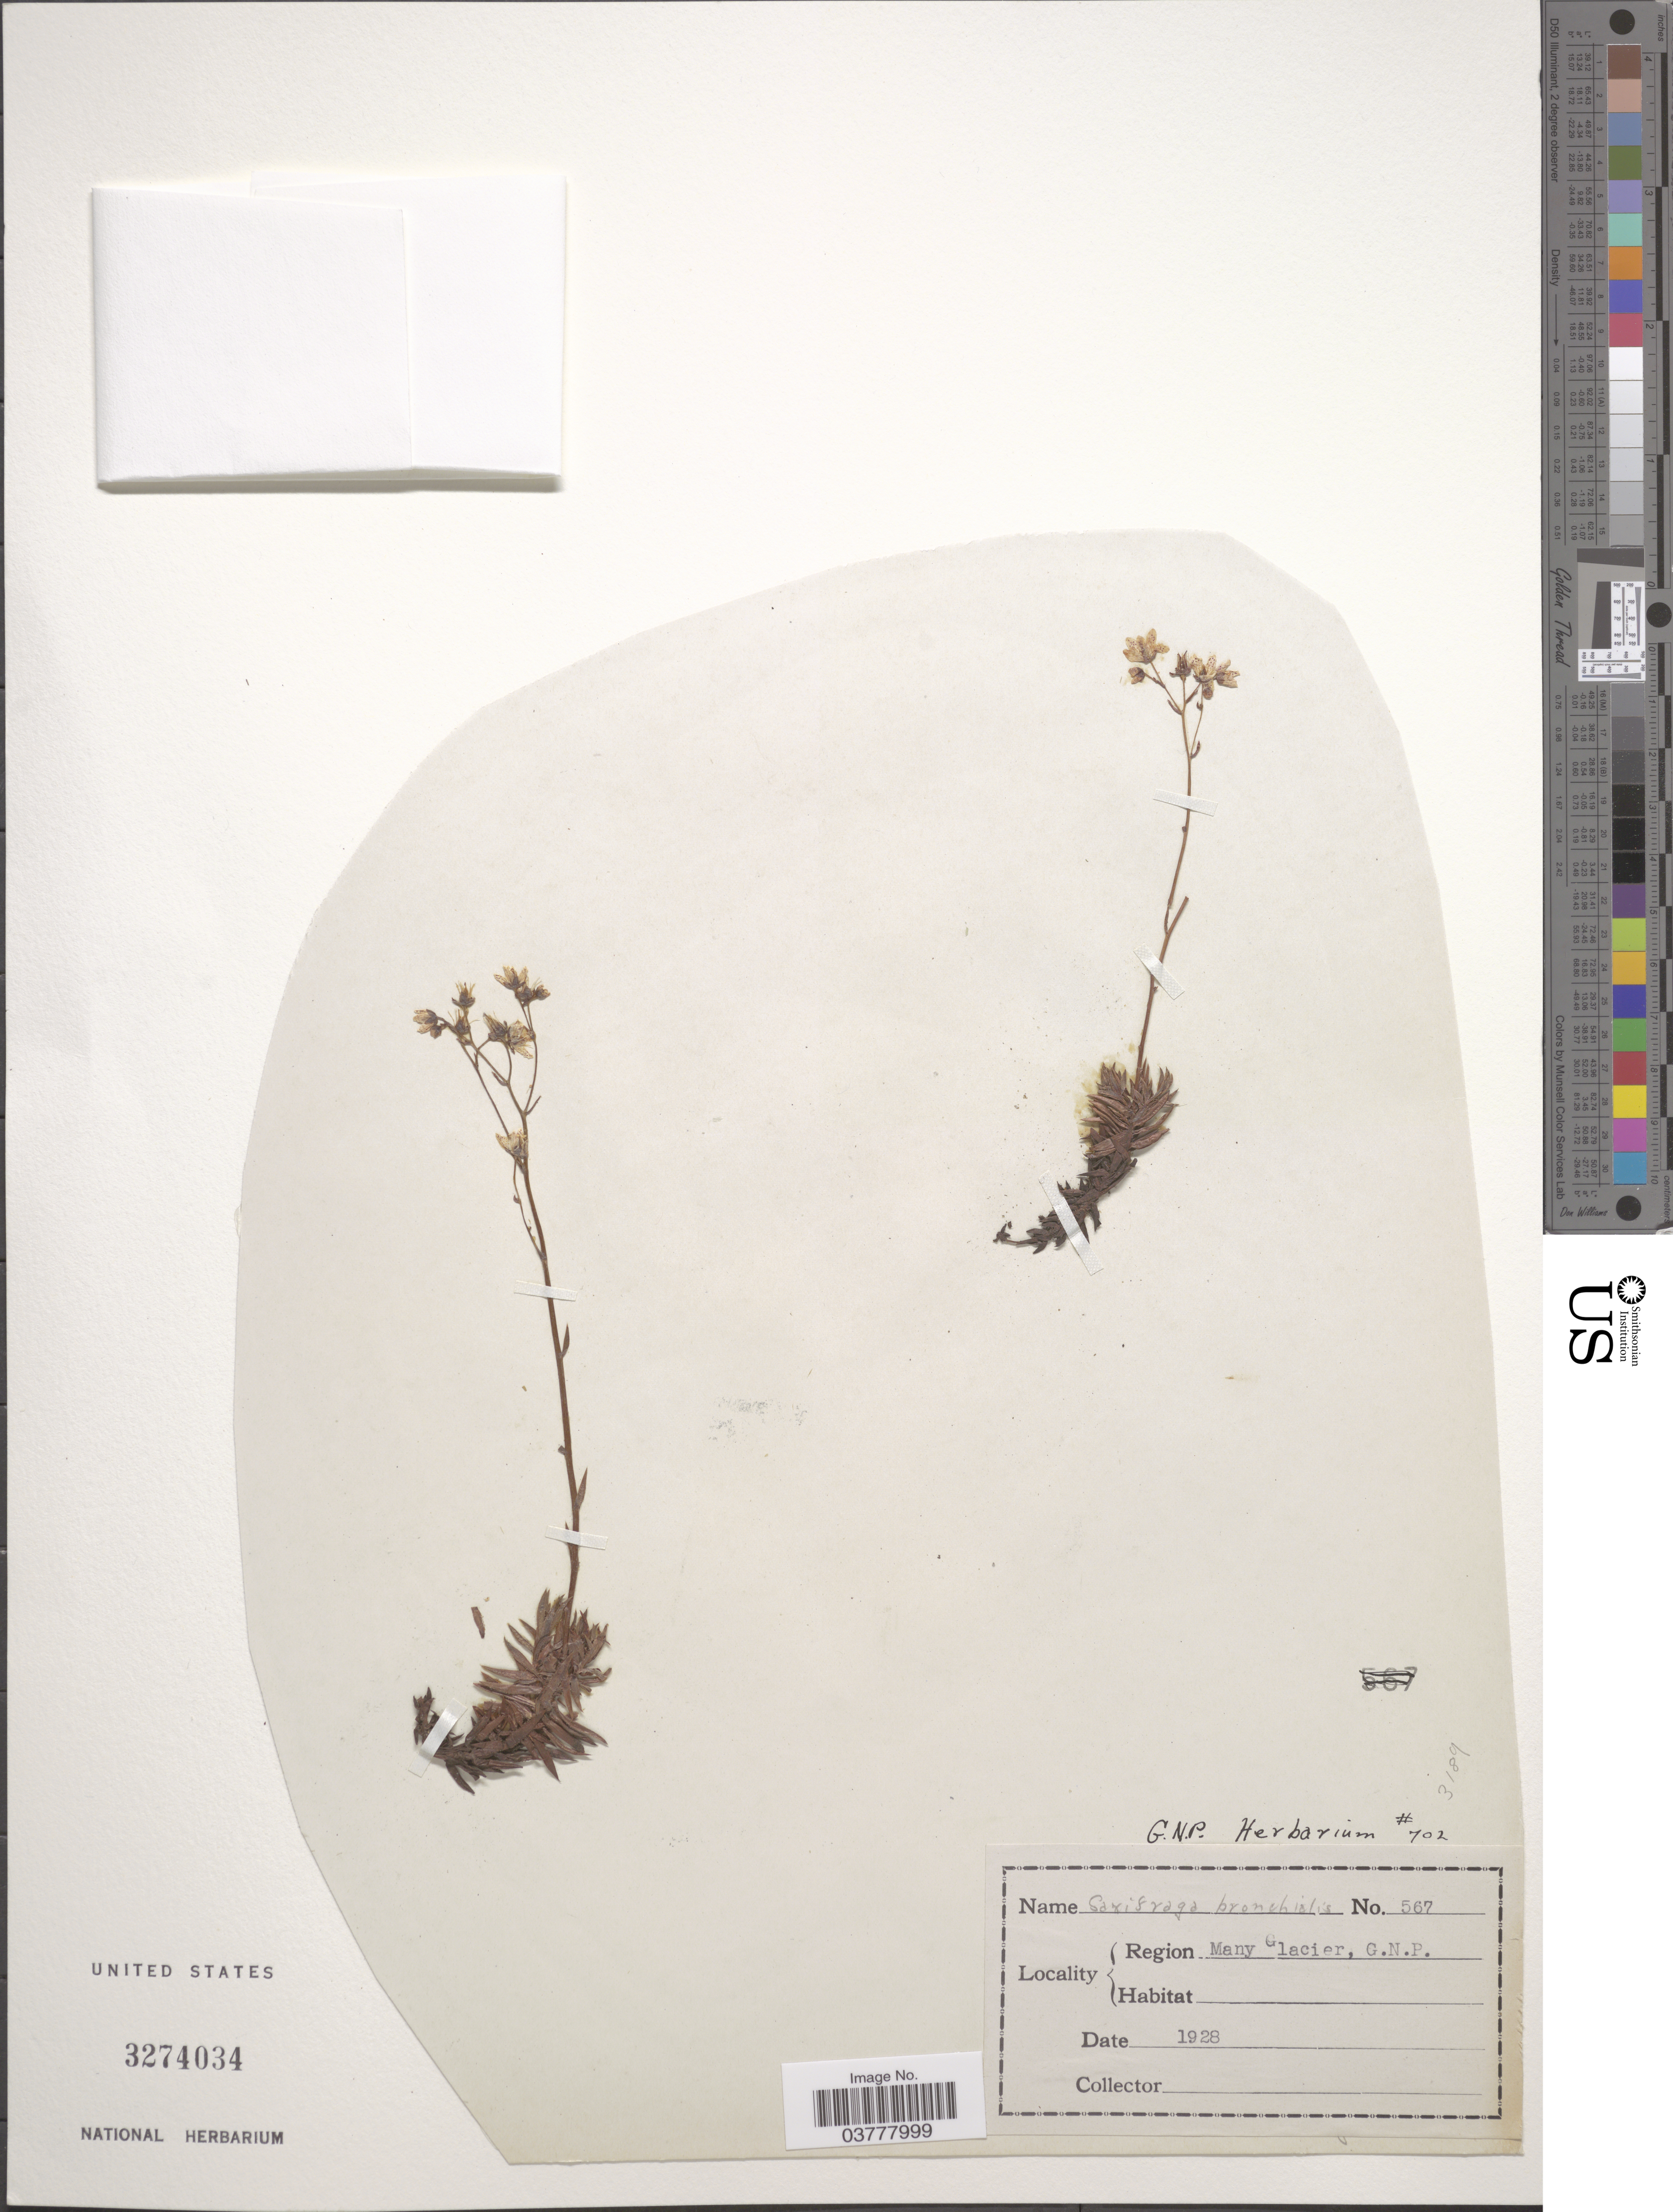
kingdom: Plantae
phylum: Tracheophyta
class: Magnoliopsida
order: Saxifragales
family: Saxifragaceae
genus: Saxifraga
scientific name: Saxifraga bronchialis subsp. austromontana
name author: (Wiegand) Piper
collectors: ex herb. G. N. P.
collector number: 567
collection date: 1928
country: United States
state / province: Montana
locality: Region Many Glacier, G. N. P.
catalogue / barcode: US 3274034